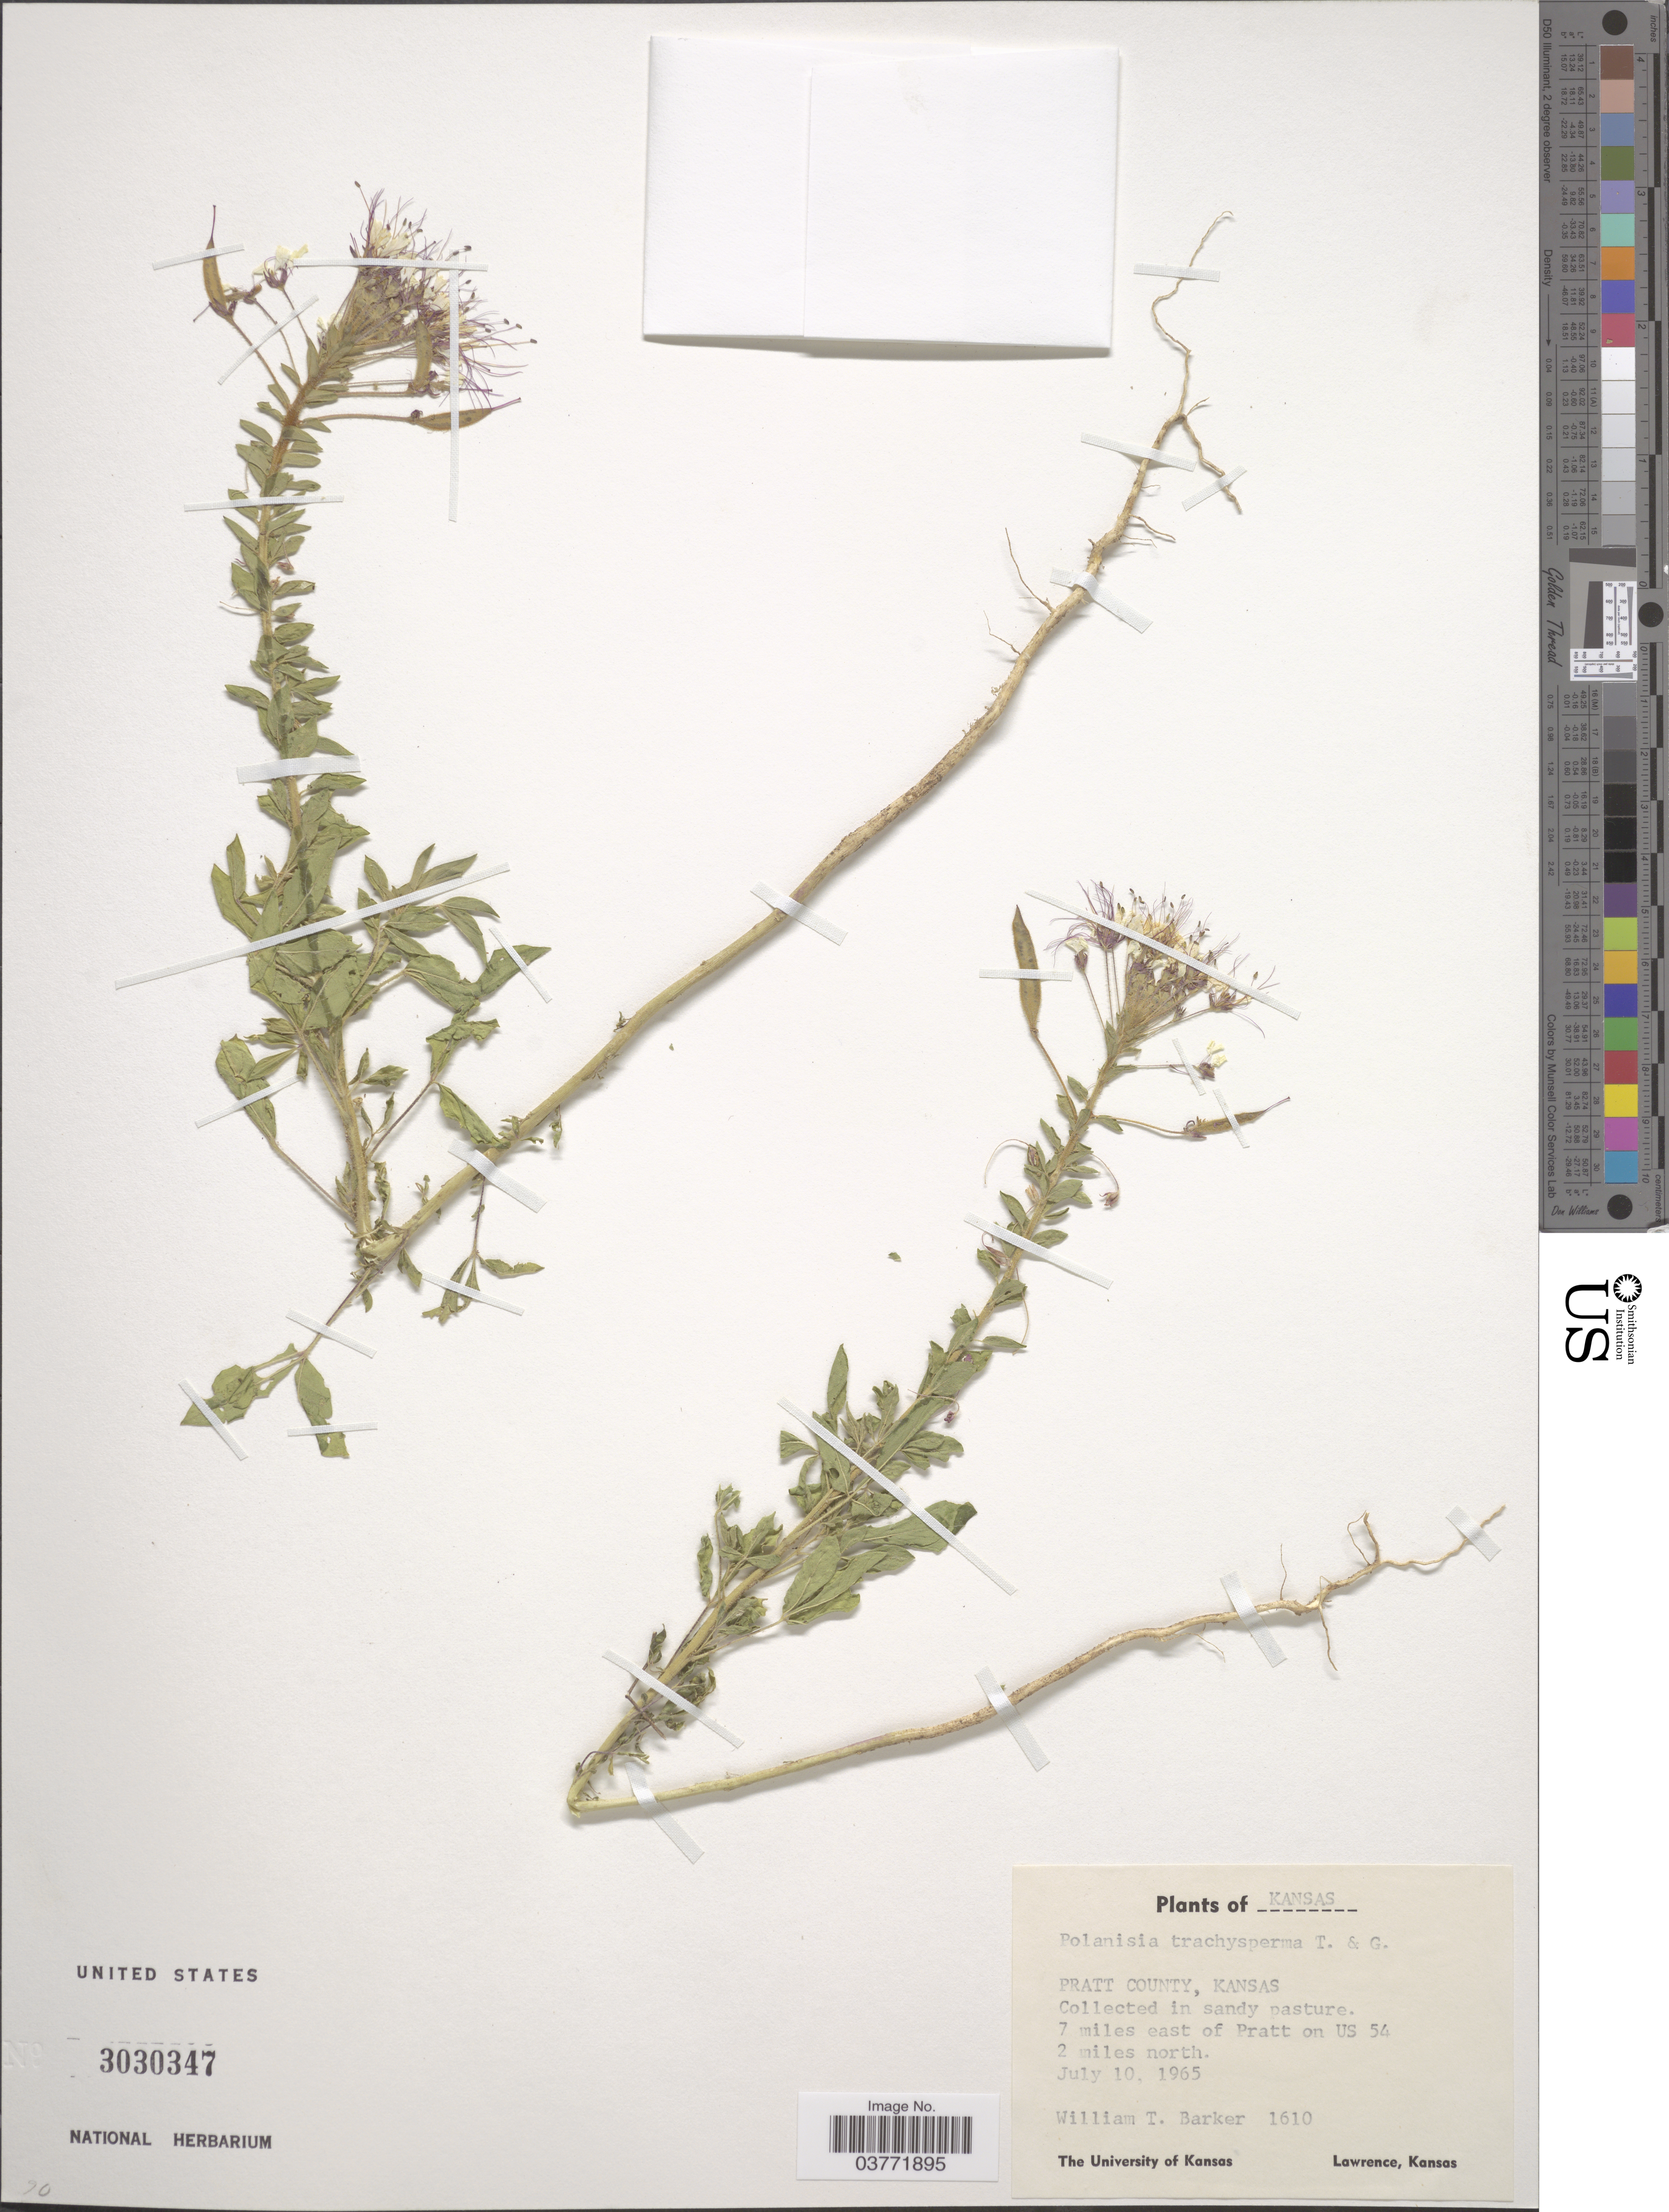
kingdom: Plantae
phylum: Tracheophyta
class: Magnoliopsida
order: Brassicales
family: Cleomaceae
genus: Polanisia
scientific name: Polanisia trachysperma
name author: Torr. & A. Gray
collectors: W. T. Barker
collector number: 1610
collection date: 1965-07-10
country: United States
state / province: Kansas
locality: Pratt County. 7 miles east of Pratt on US 54 2 miles north.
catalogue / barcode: US 3030347